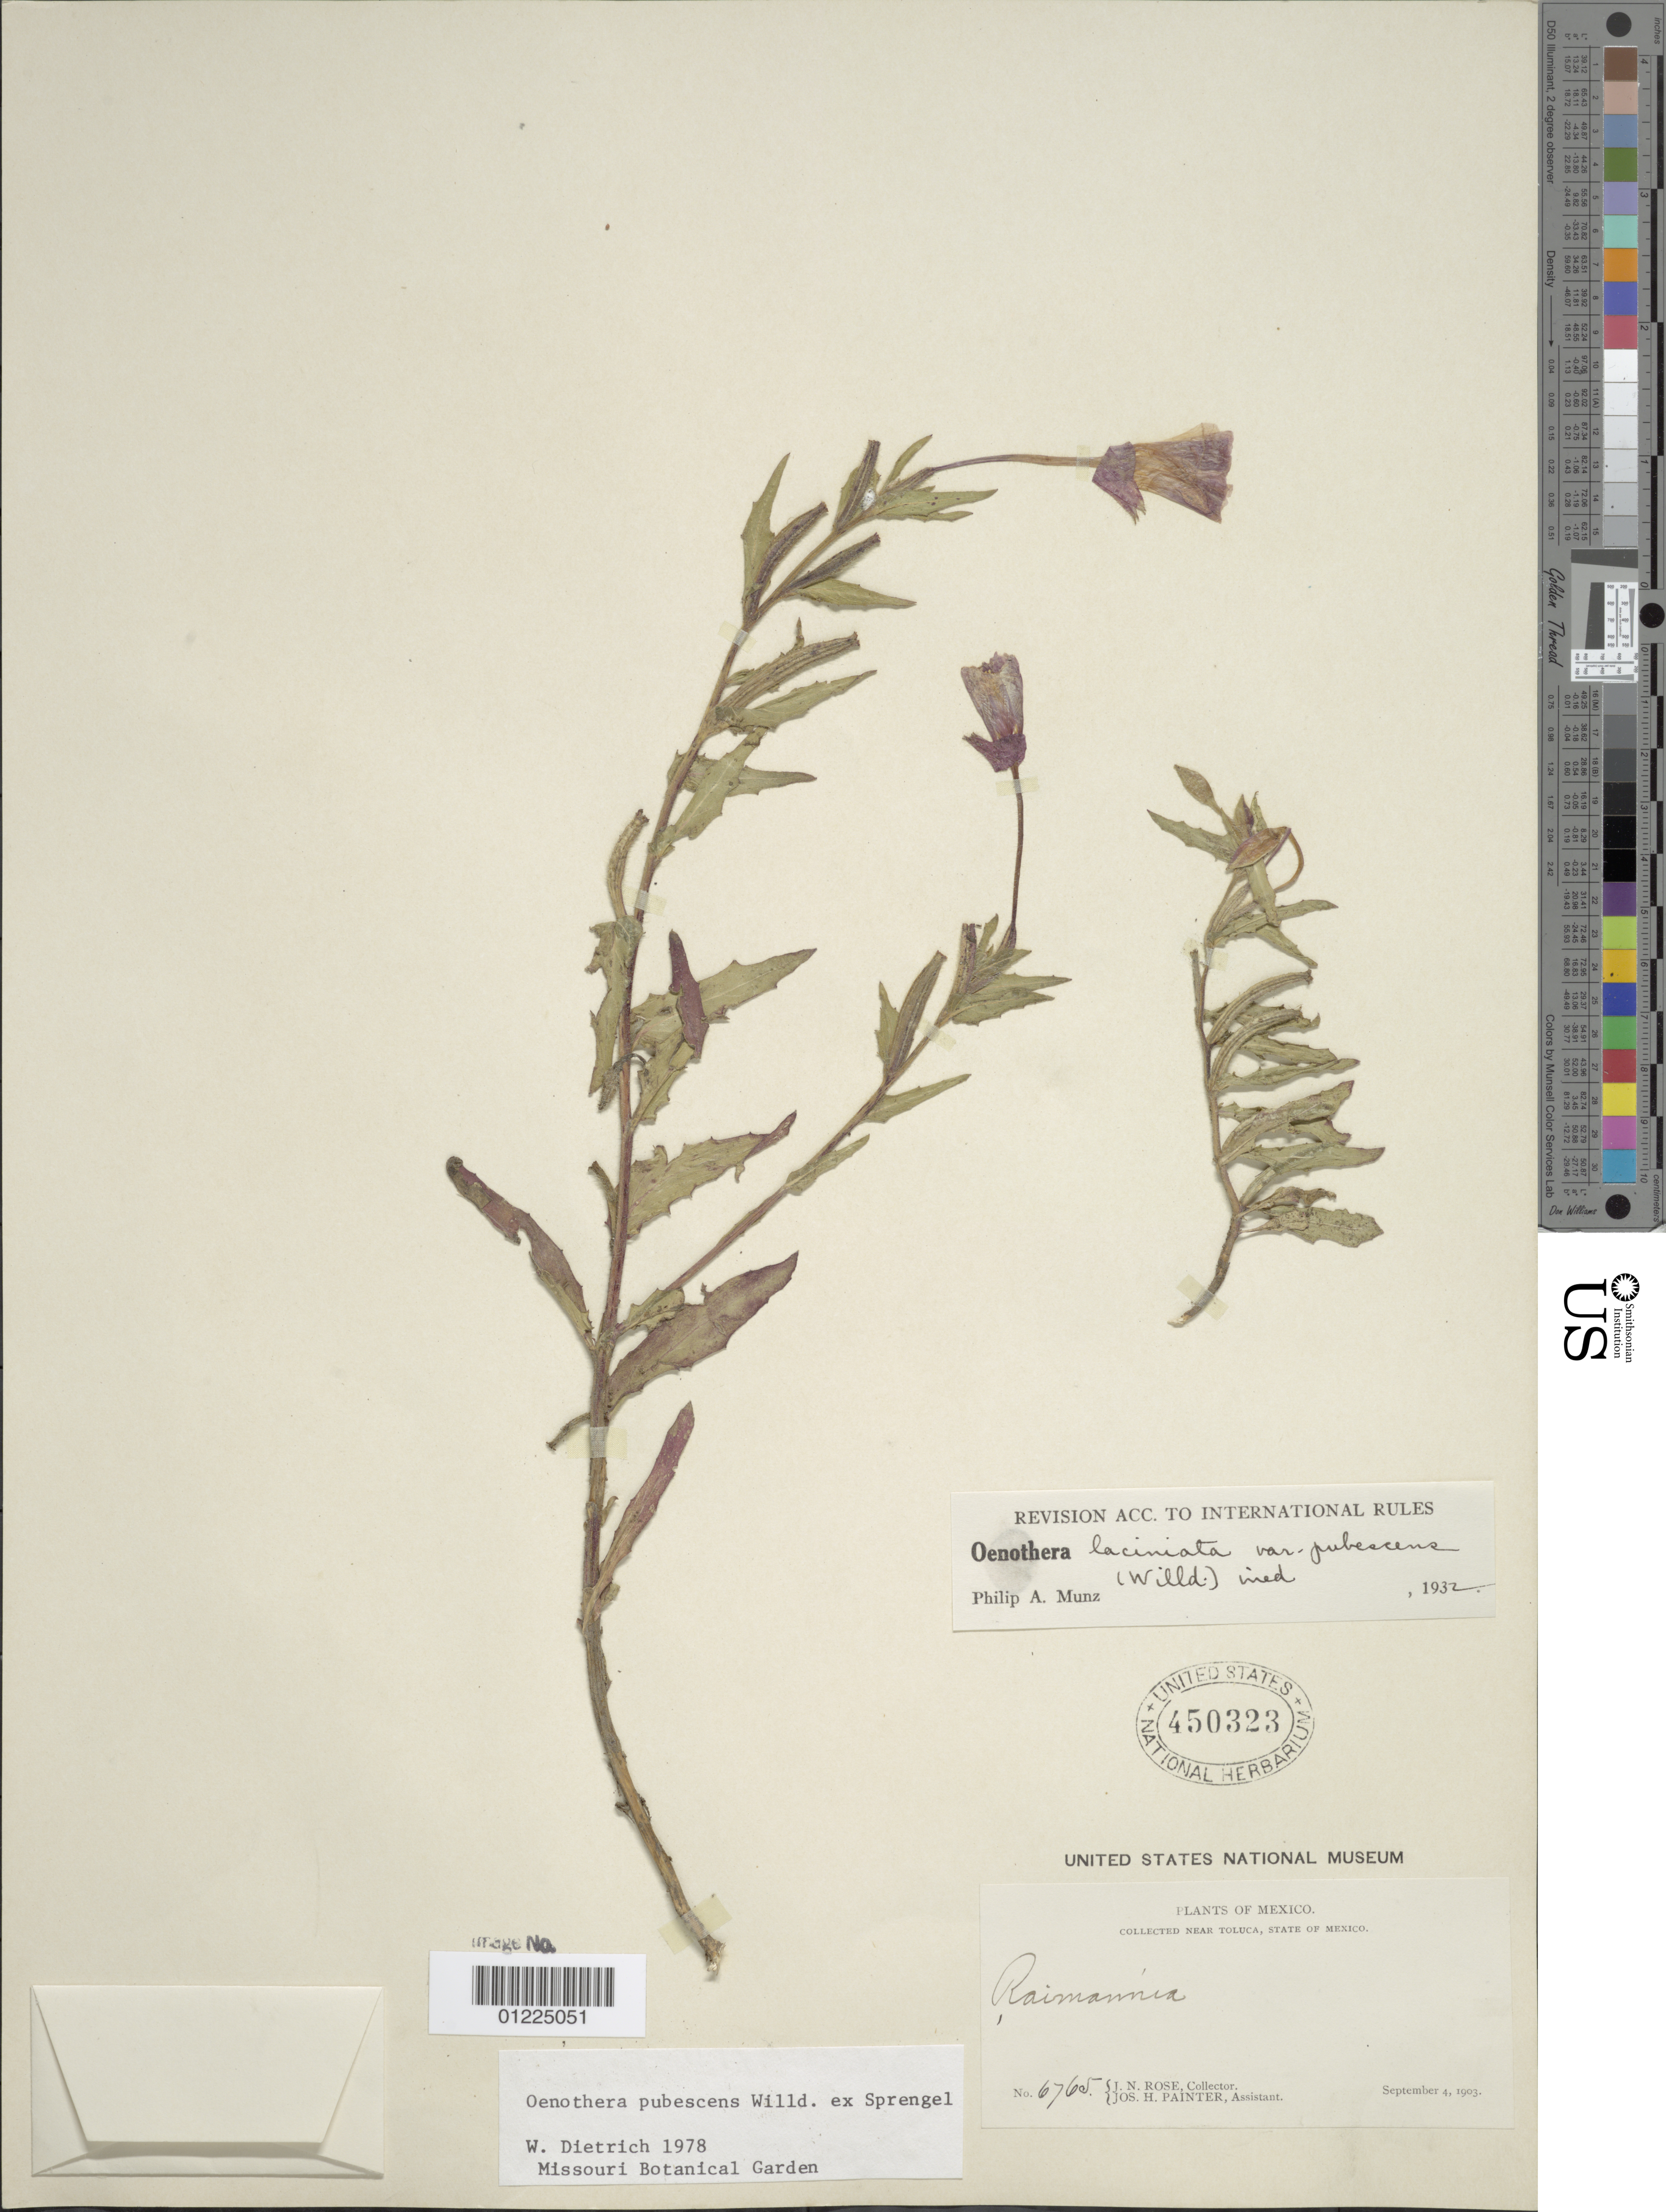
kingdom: Plantae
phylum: Tracheophyta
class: Magnoliopsida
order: Myrtales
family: Onagraceae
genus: Oenothera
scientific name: Oenothera pubescens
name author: Willd. ex Spreng.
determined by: Dietrich, W.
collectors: J. N. Rose & J. H. Painter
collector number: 6765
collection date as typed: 04 Sep 1903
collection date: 1903-09-04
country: Mexico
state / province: México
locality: Near Toluca, State of Mexico.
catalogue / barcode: US 450323